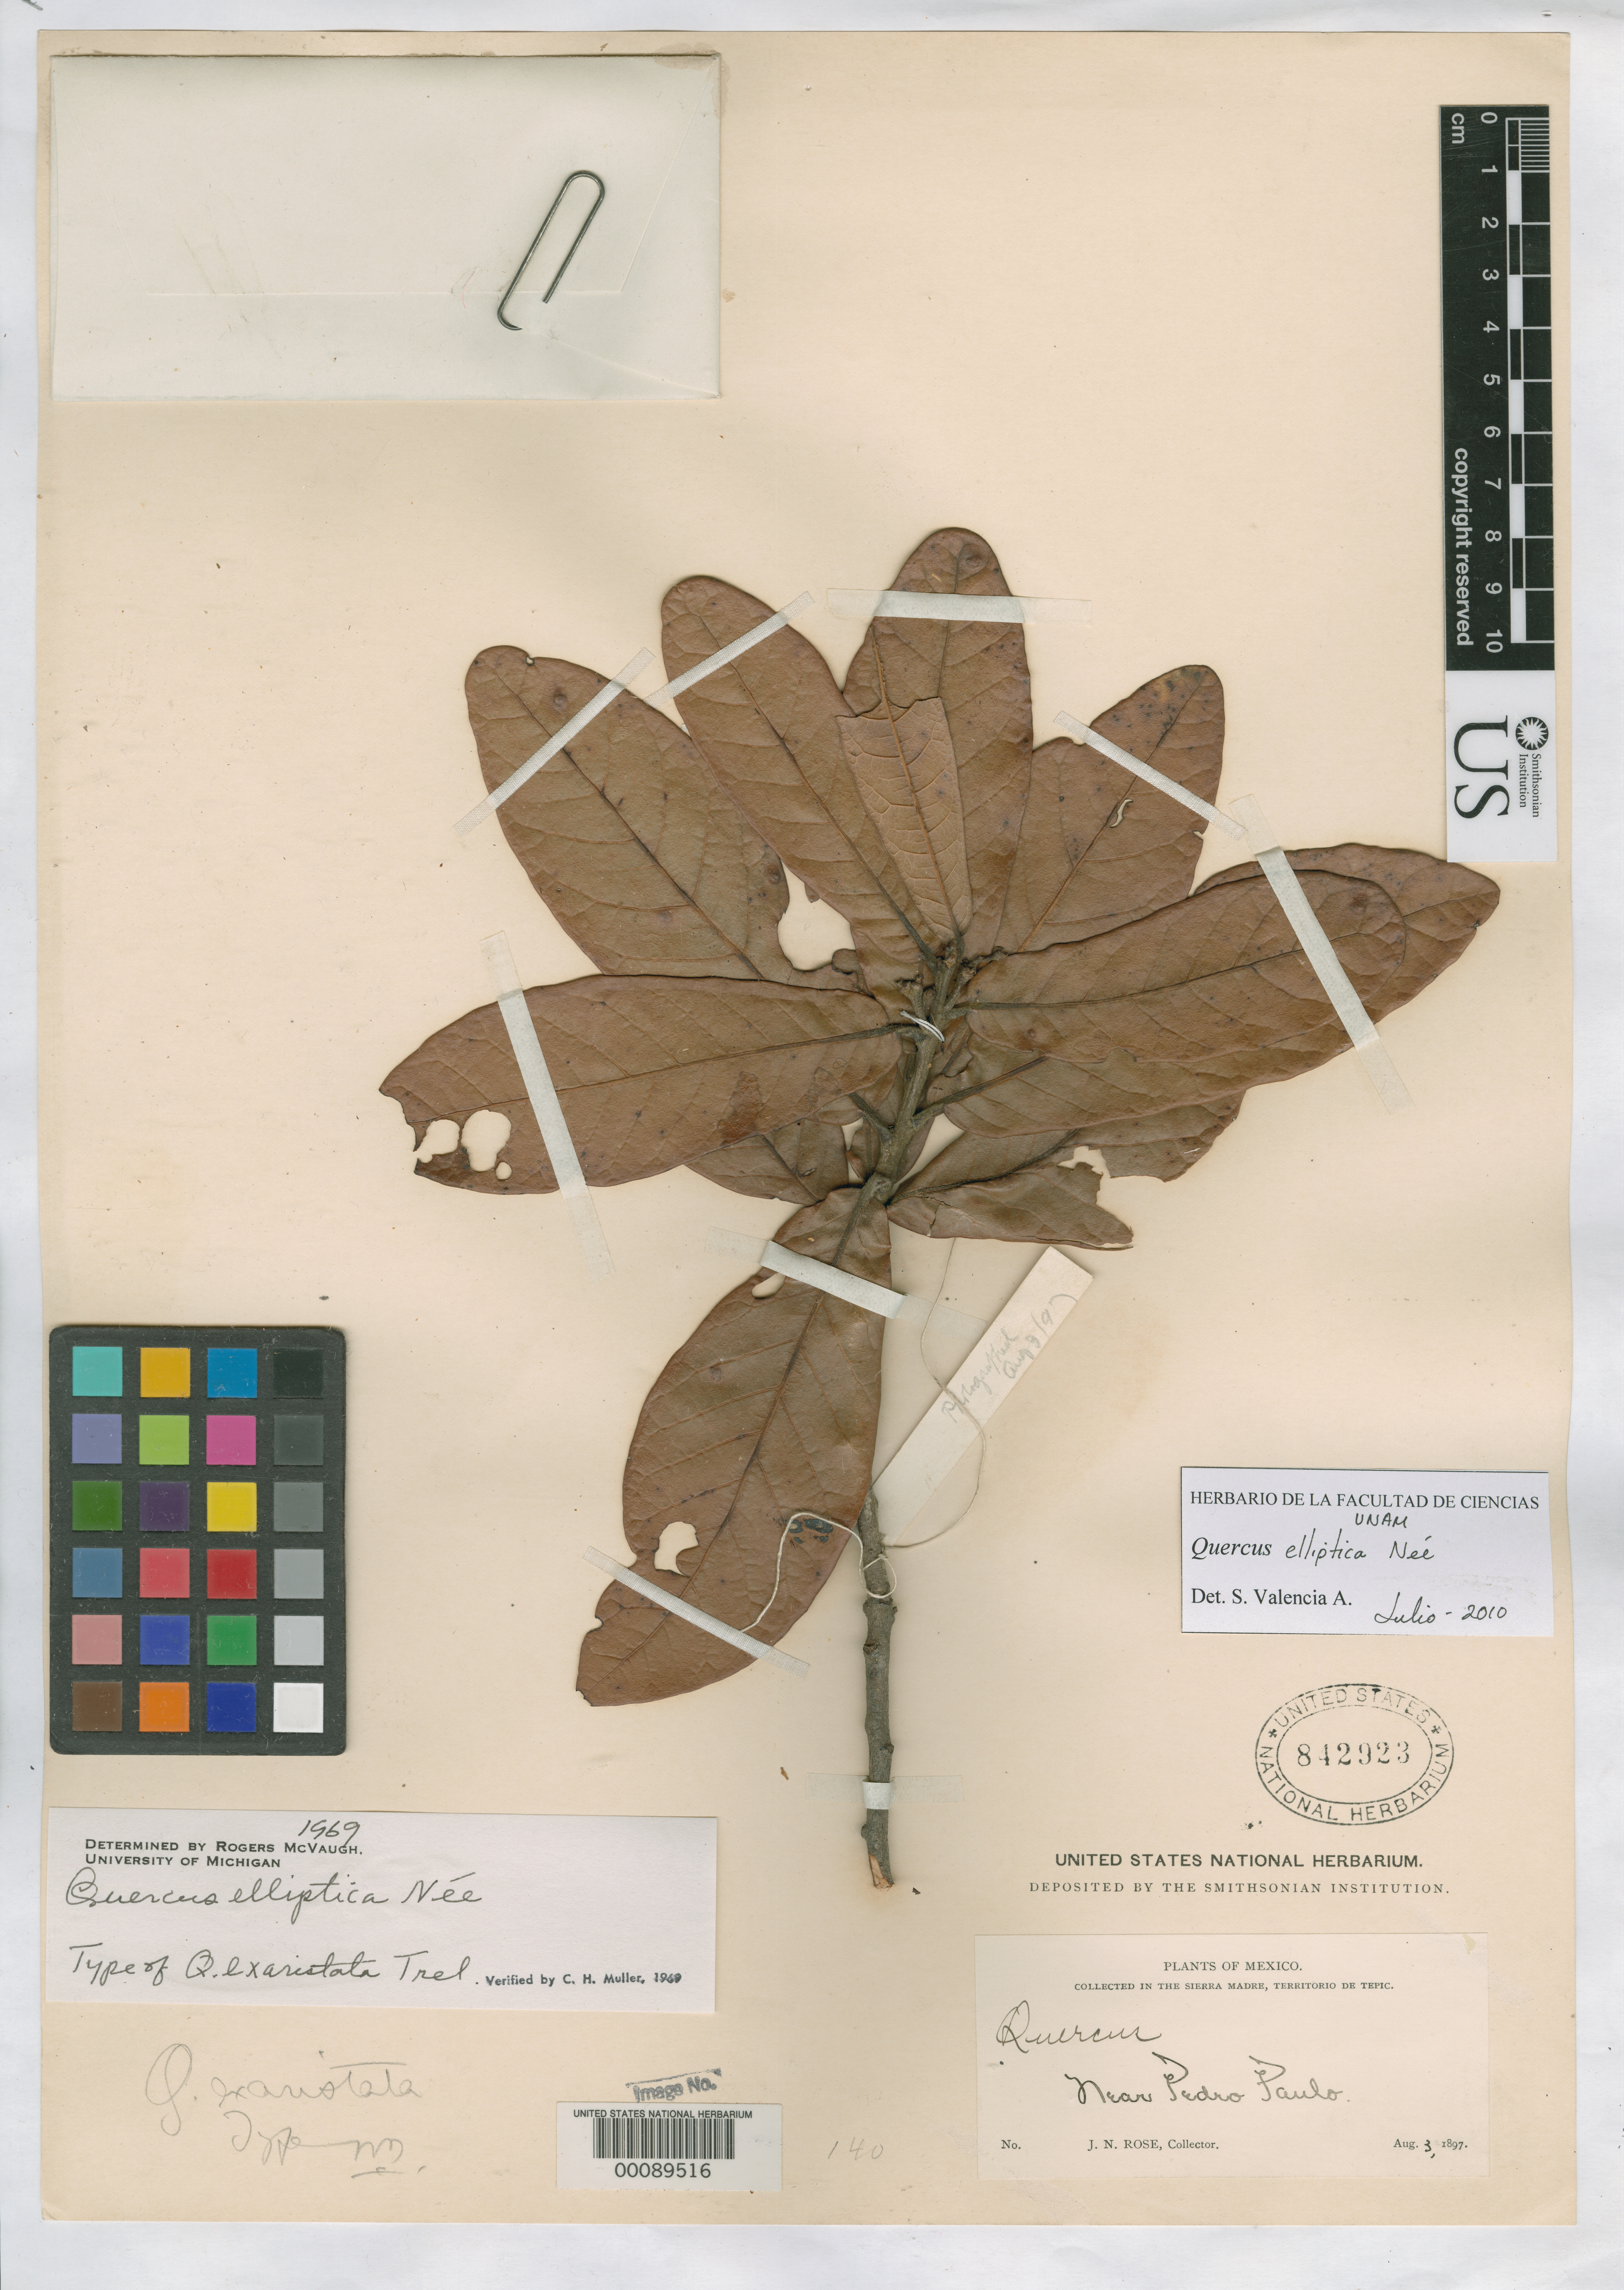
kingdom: Plantae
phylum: Tracheophyta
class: Magnoliopsida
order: Fagales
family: Fagaceae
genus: Quercus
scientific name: Quercus exaristata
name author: Trel.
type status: Holotype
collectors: J. N. Rose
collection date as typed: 03 Aug 1897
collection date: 1897-08-03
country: Mexico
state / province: Nayarit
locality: Near Pedro Paulo, Tepic.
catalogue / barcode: US 842923